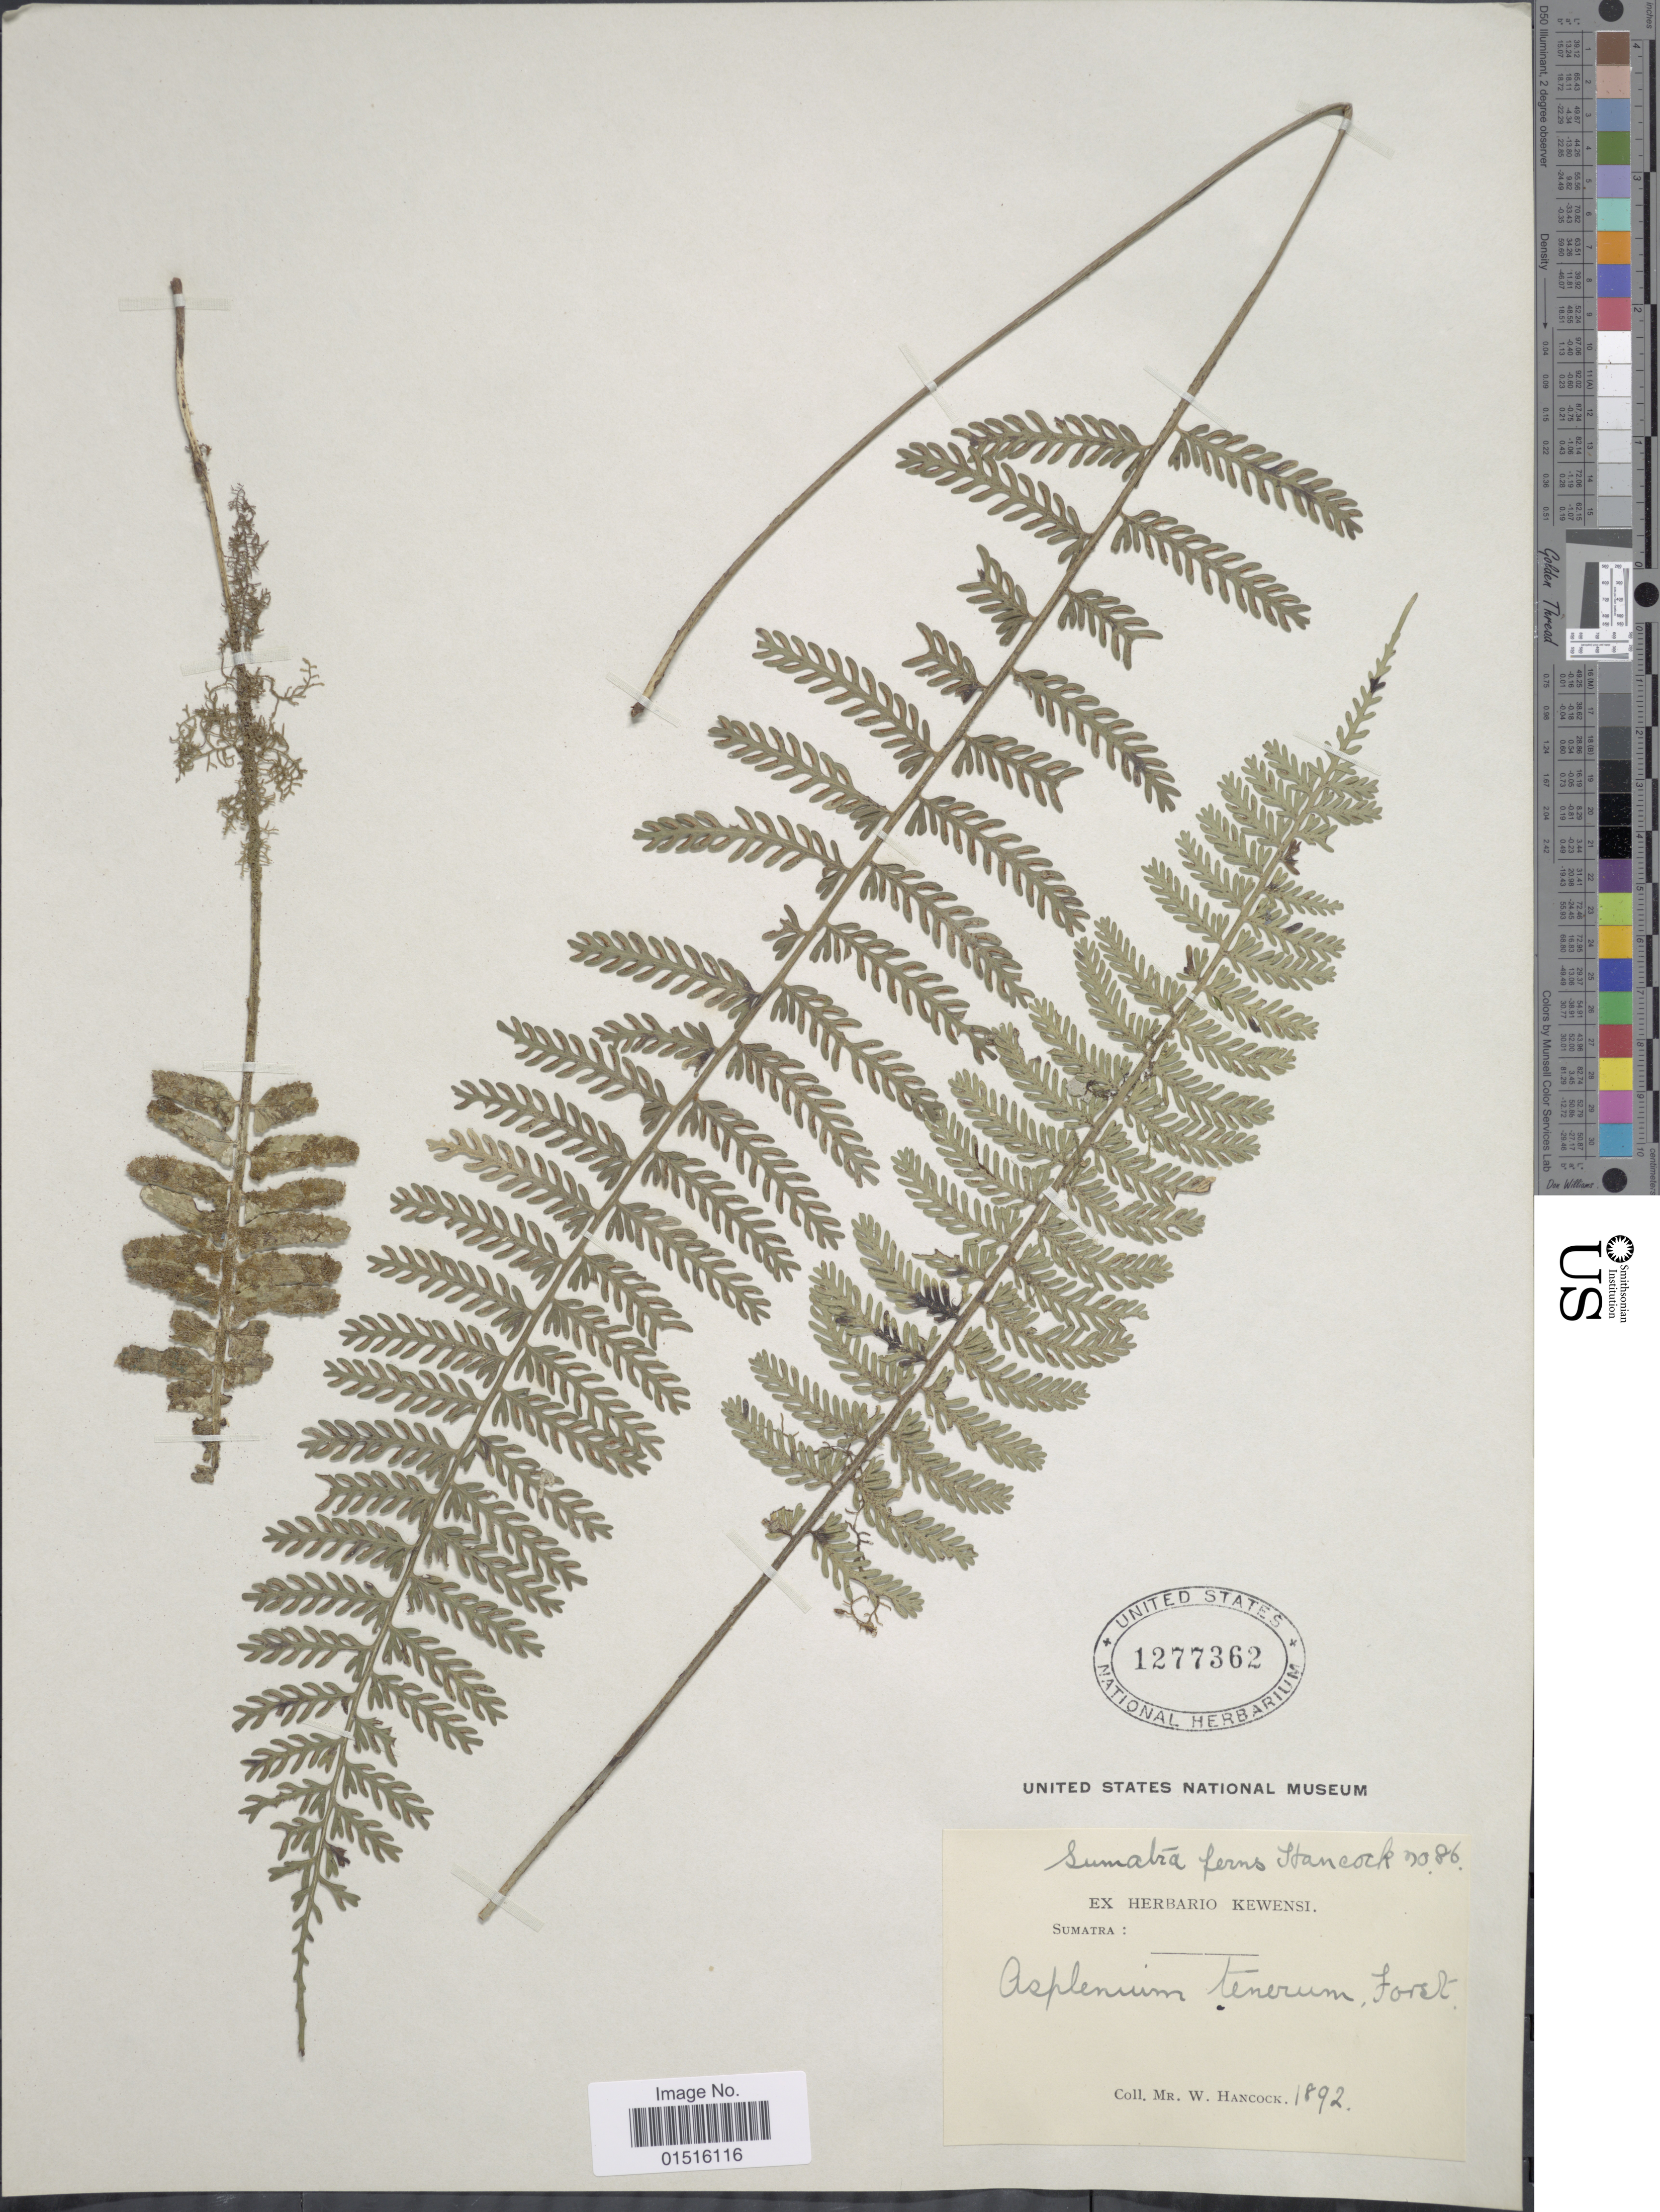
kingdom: Plantae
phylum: Tracheophyta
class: Polypodiopsida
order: Polypodiales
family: Aspleniaceae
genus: Asplenium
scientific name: Asplenium belangeri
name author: Bory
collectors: W. Hancock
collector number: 86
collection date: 1892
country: Indonesia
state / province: Sumatra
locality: Sumatra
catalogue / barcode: US 1277362